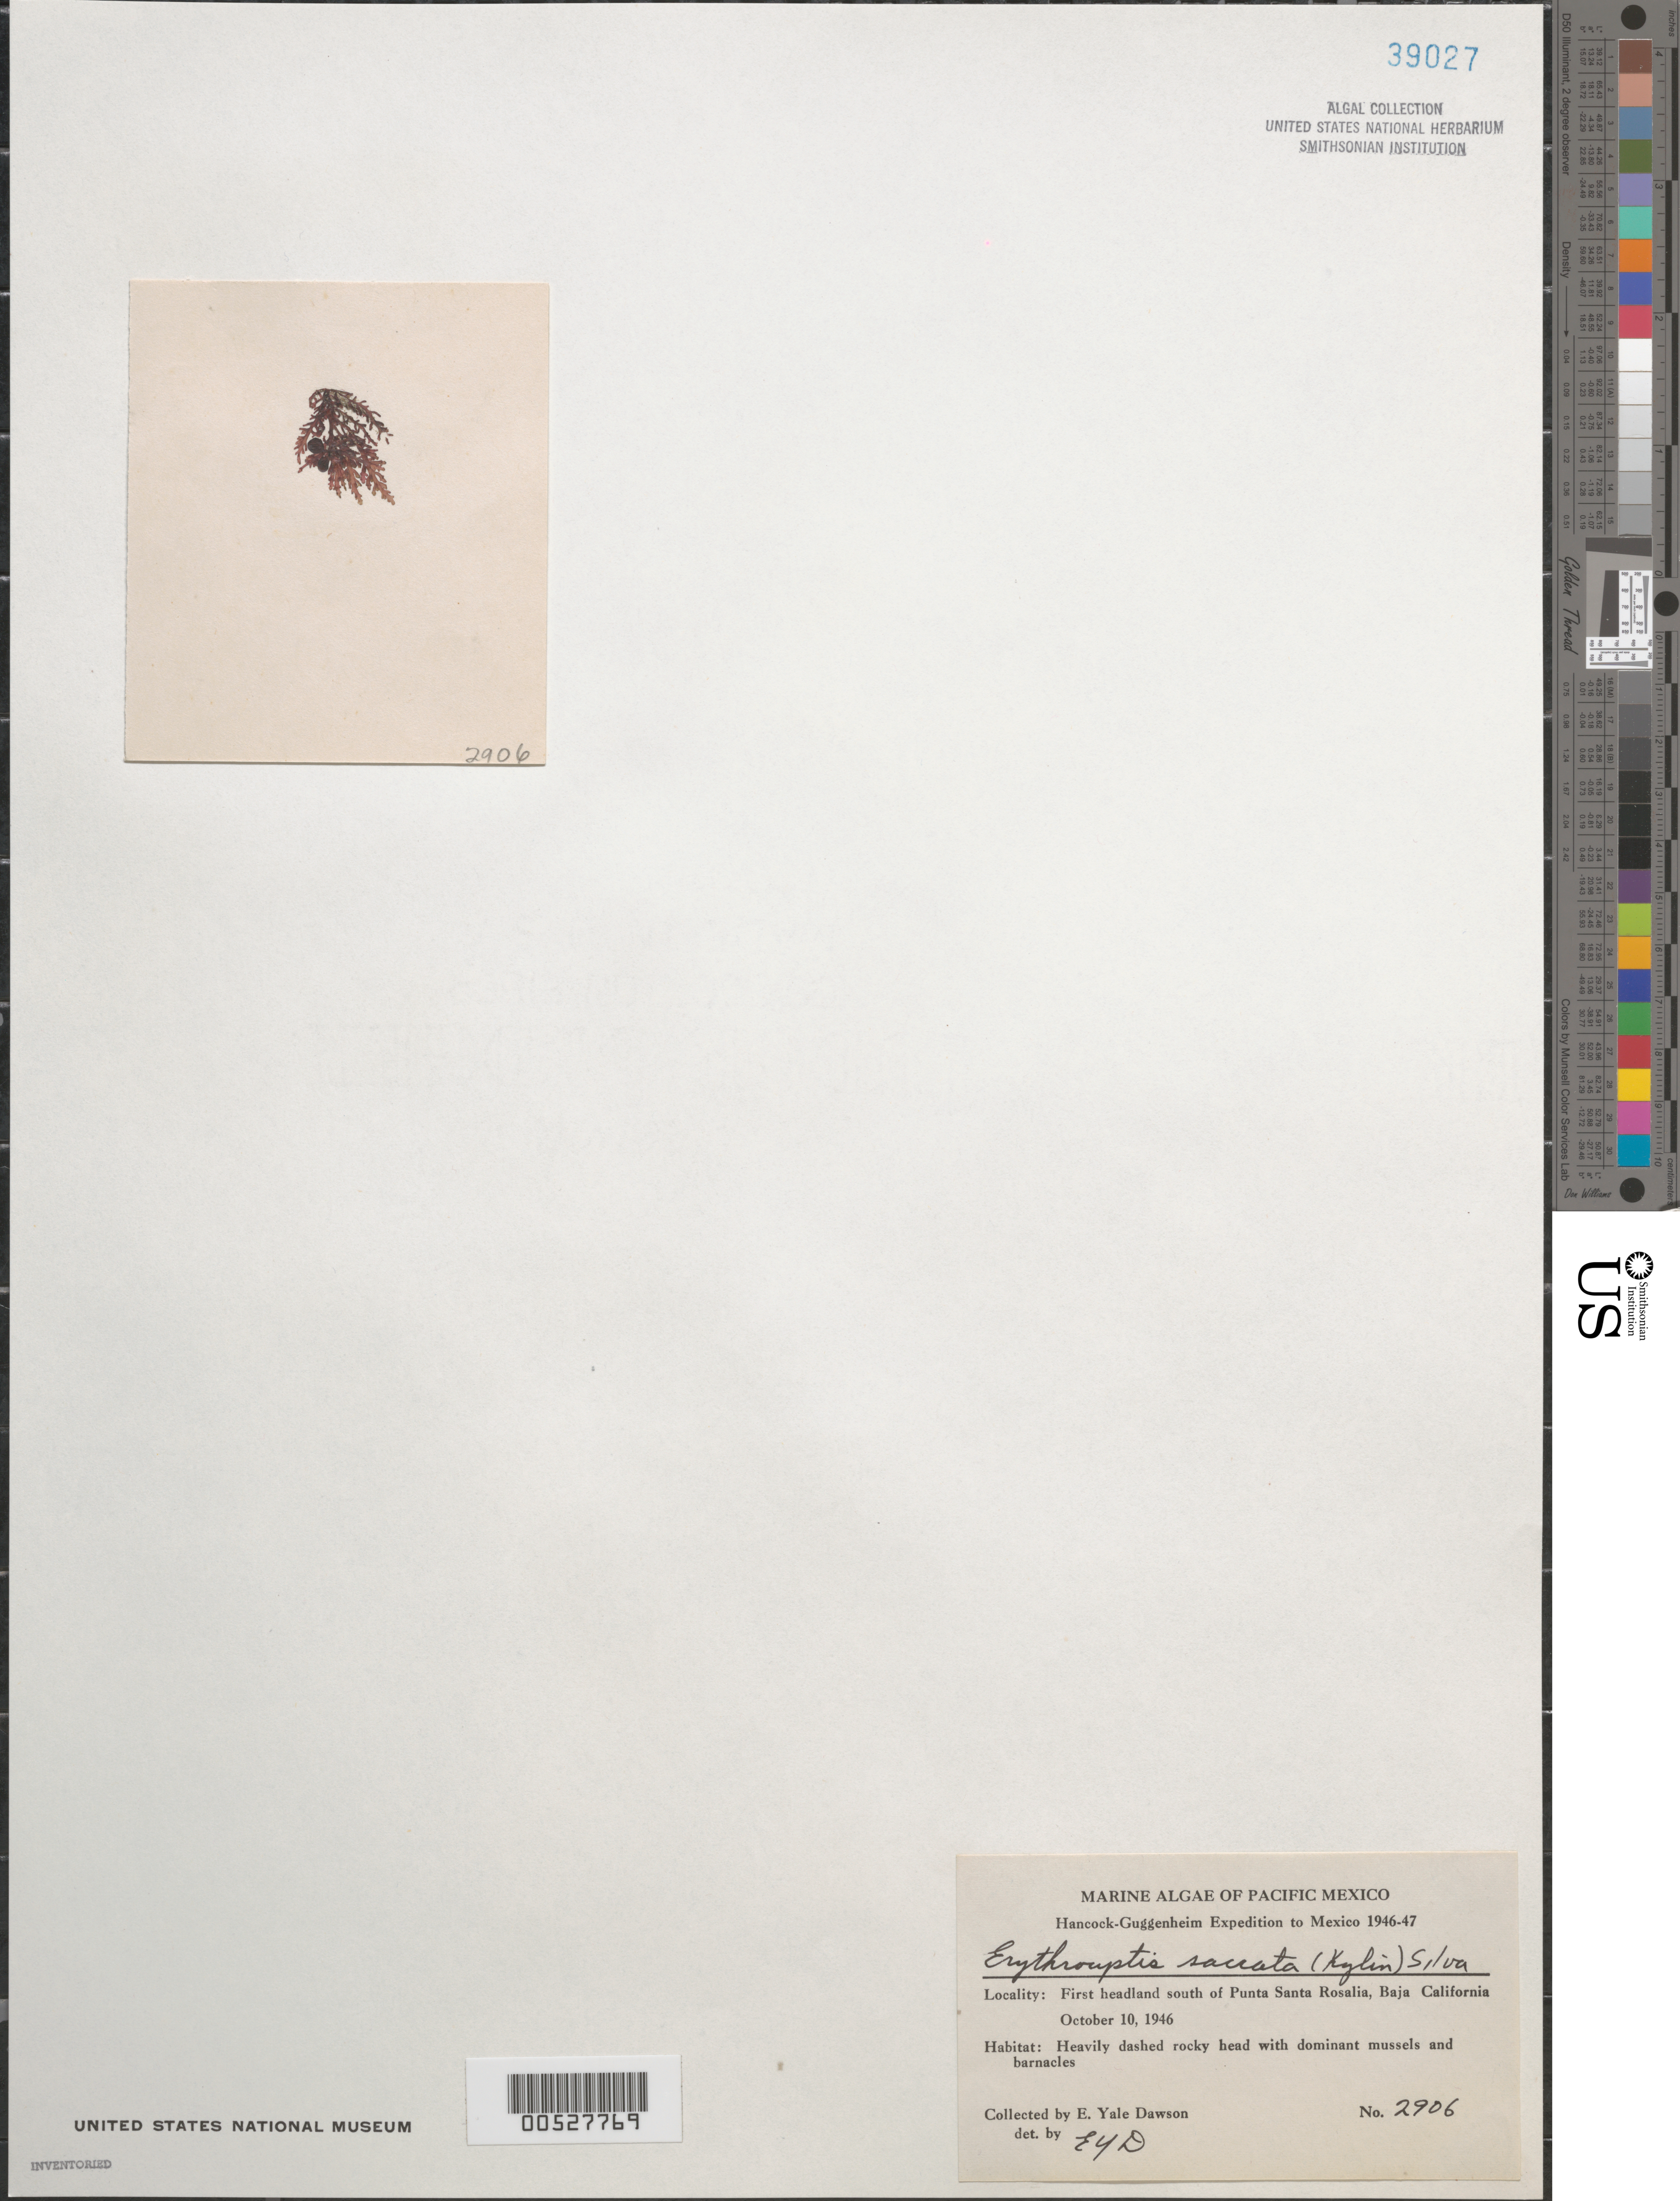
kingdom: Plantae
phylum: Rhodophyta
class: Florideophyceae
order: Ceramiales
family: Rhodomelaceae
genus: Erythrocystis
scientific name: Erythrocystis saccata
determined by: Dawson, E. Y.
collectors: E. Y. Dawson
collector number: EYD 2906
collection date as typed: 10 Oct 1946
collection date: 1946-10-10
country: Mexico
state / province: Baja California Sur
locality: First headland south of Punta Santa Rosalia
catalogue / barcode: US 39027